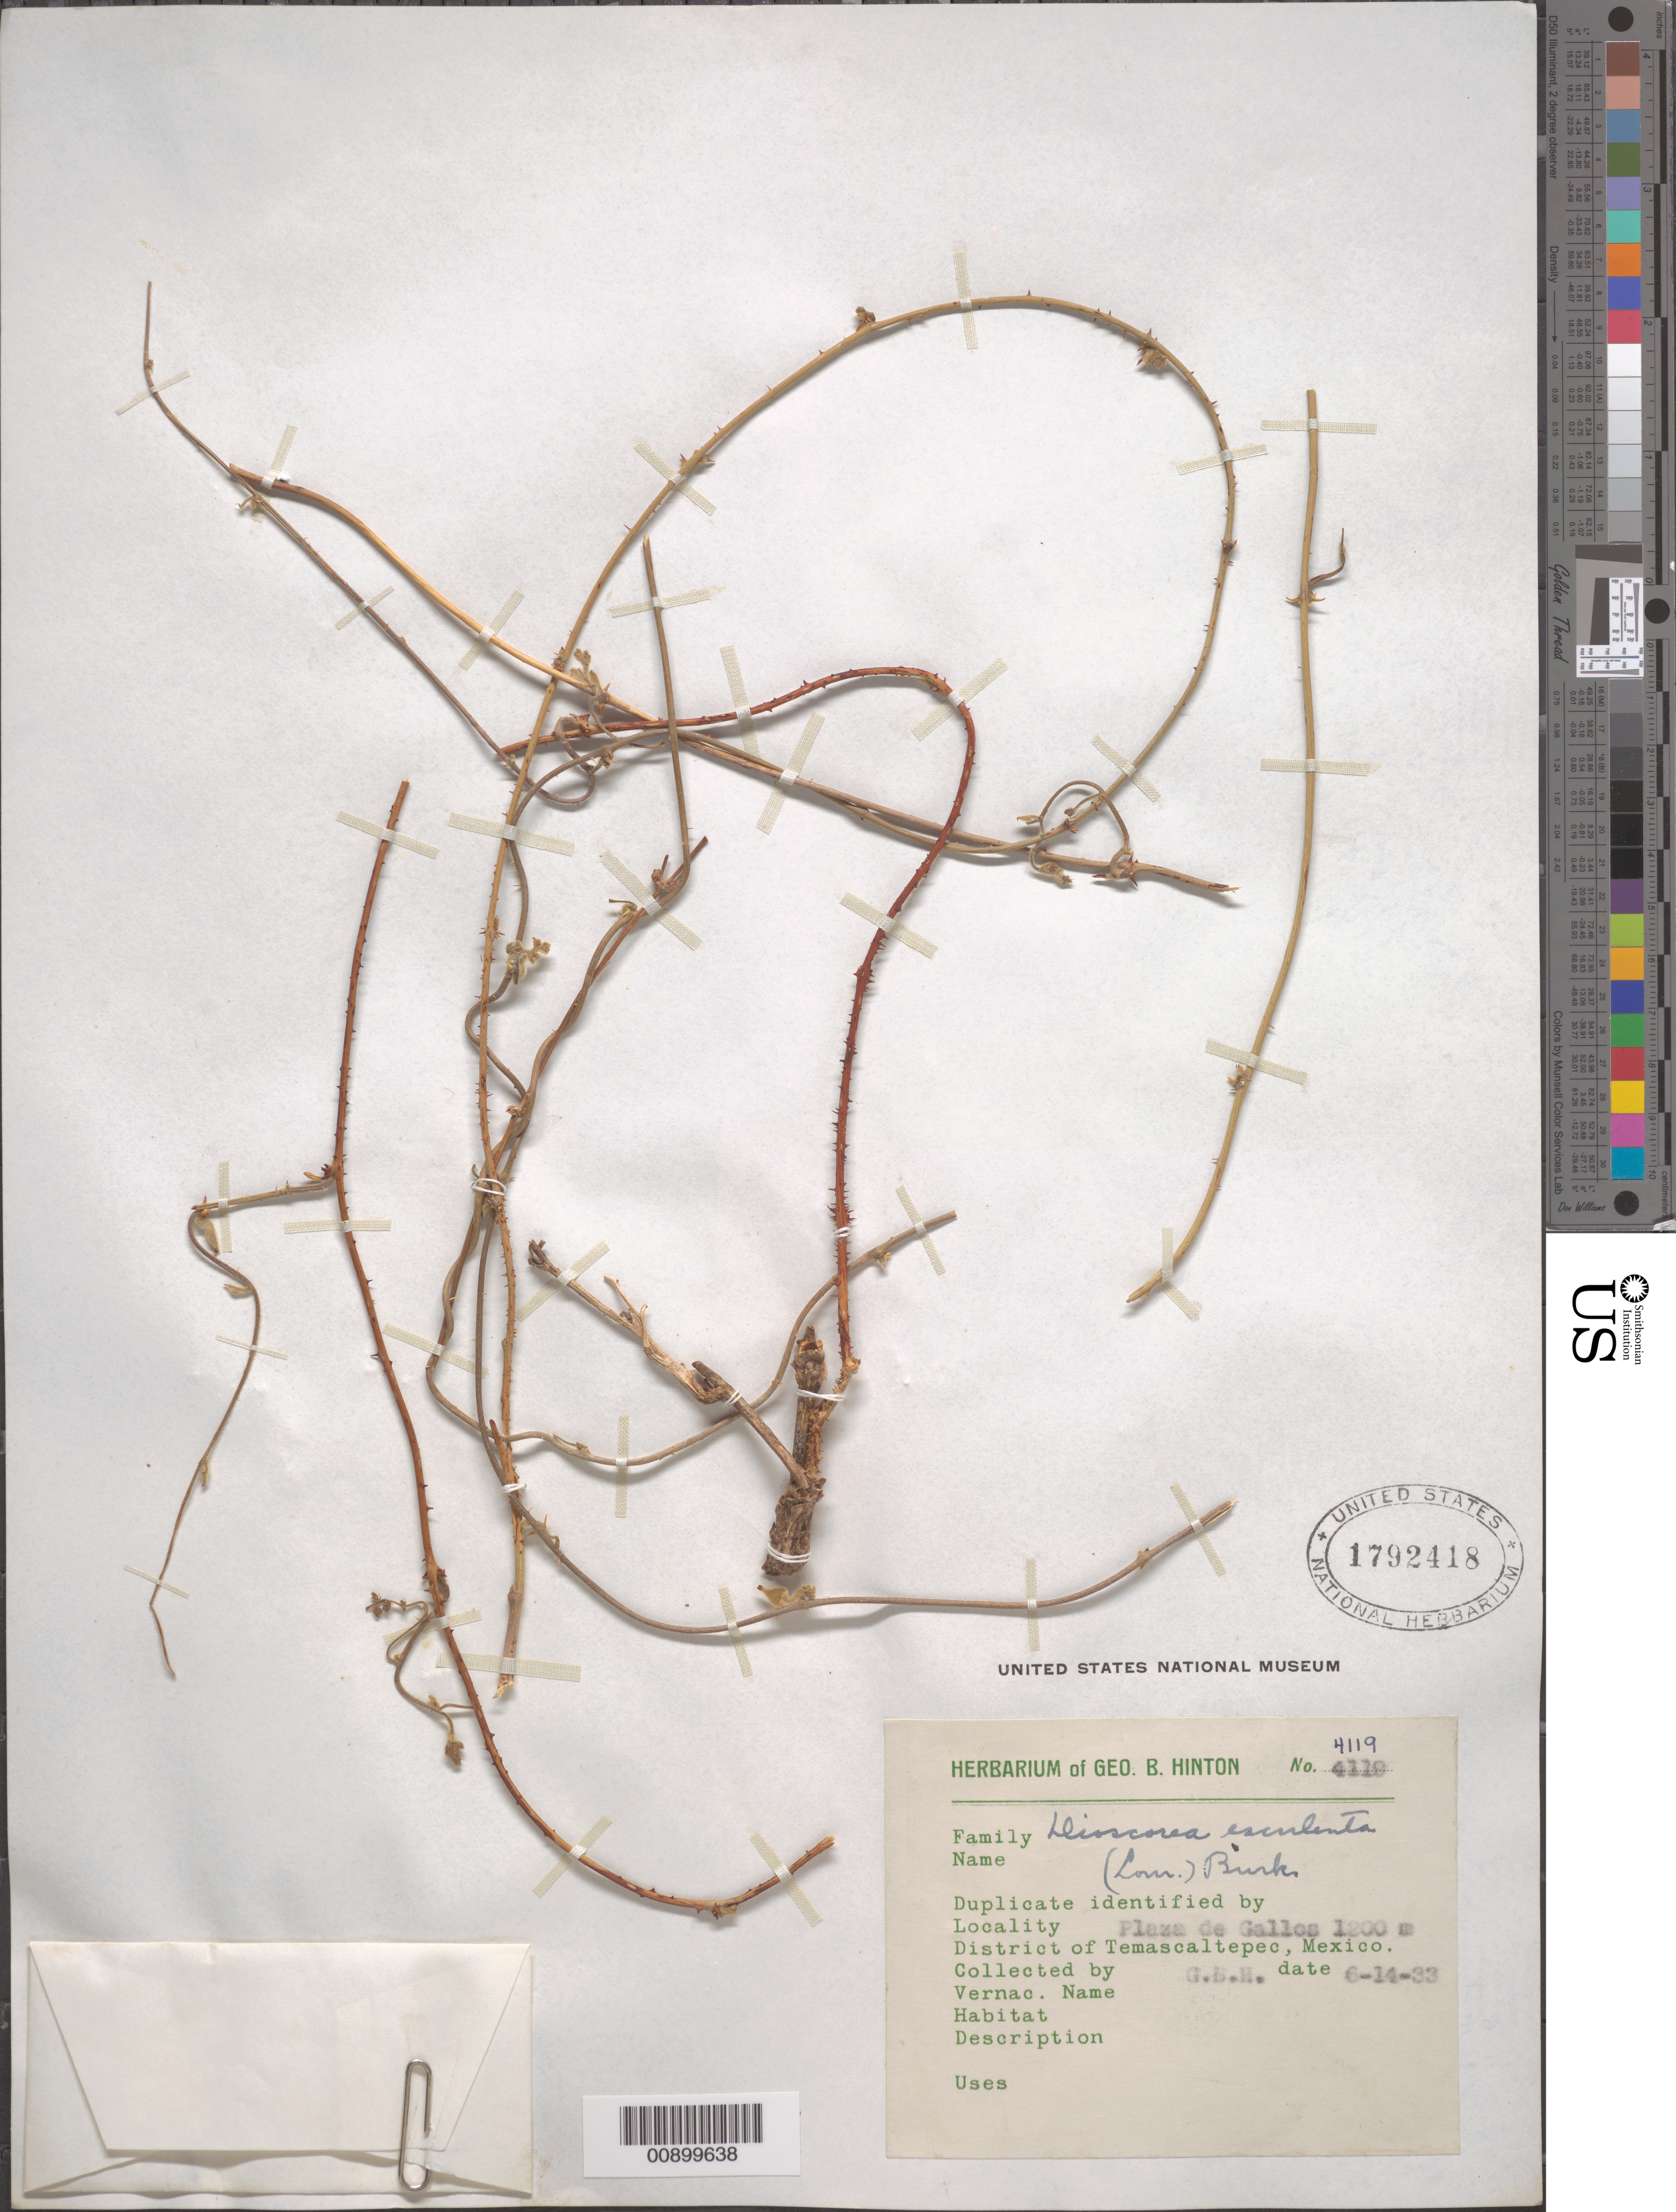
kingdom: Plantae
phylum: Tracheophyta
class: Liliopsida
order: Dioscoreales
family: Dioscoreaceae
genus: Dioscorea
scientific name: Dioscorea esculenta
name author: (Lour.) Burkill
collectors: G. B. Hinton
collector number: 4119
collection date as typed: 14 Jun 1933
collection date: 1933-06-14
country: Mexico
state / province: México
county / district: Temascaltepec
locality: Plaza de Gallos, District of Temascaltepec, State of México.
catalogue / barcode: US 1792418